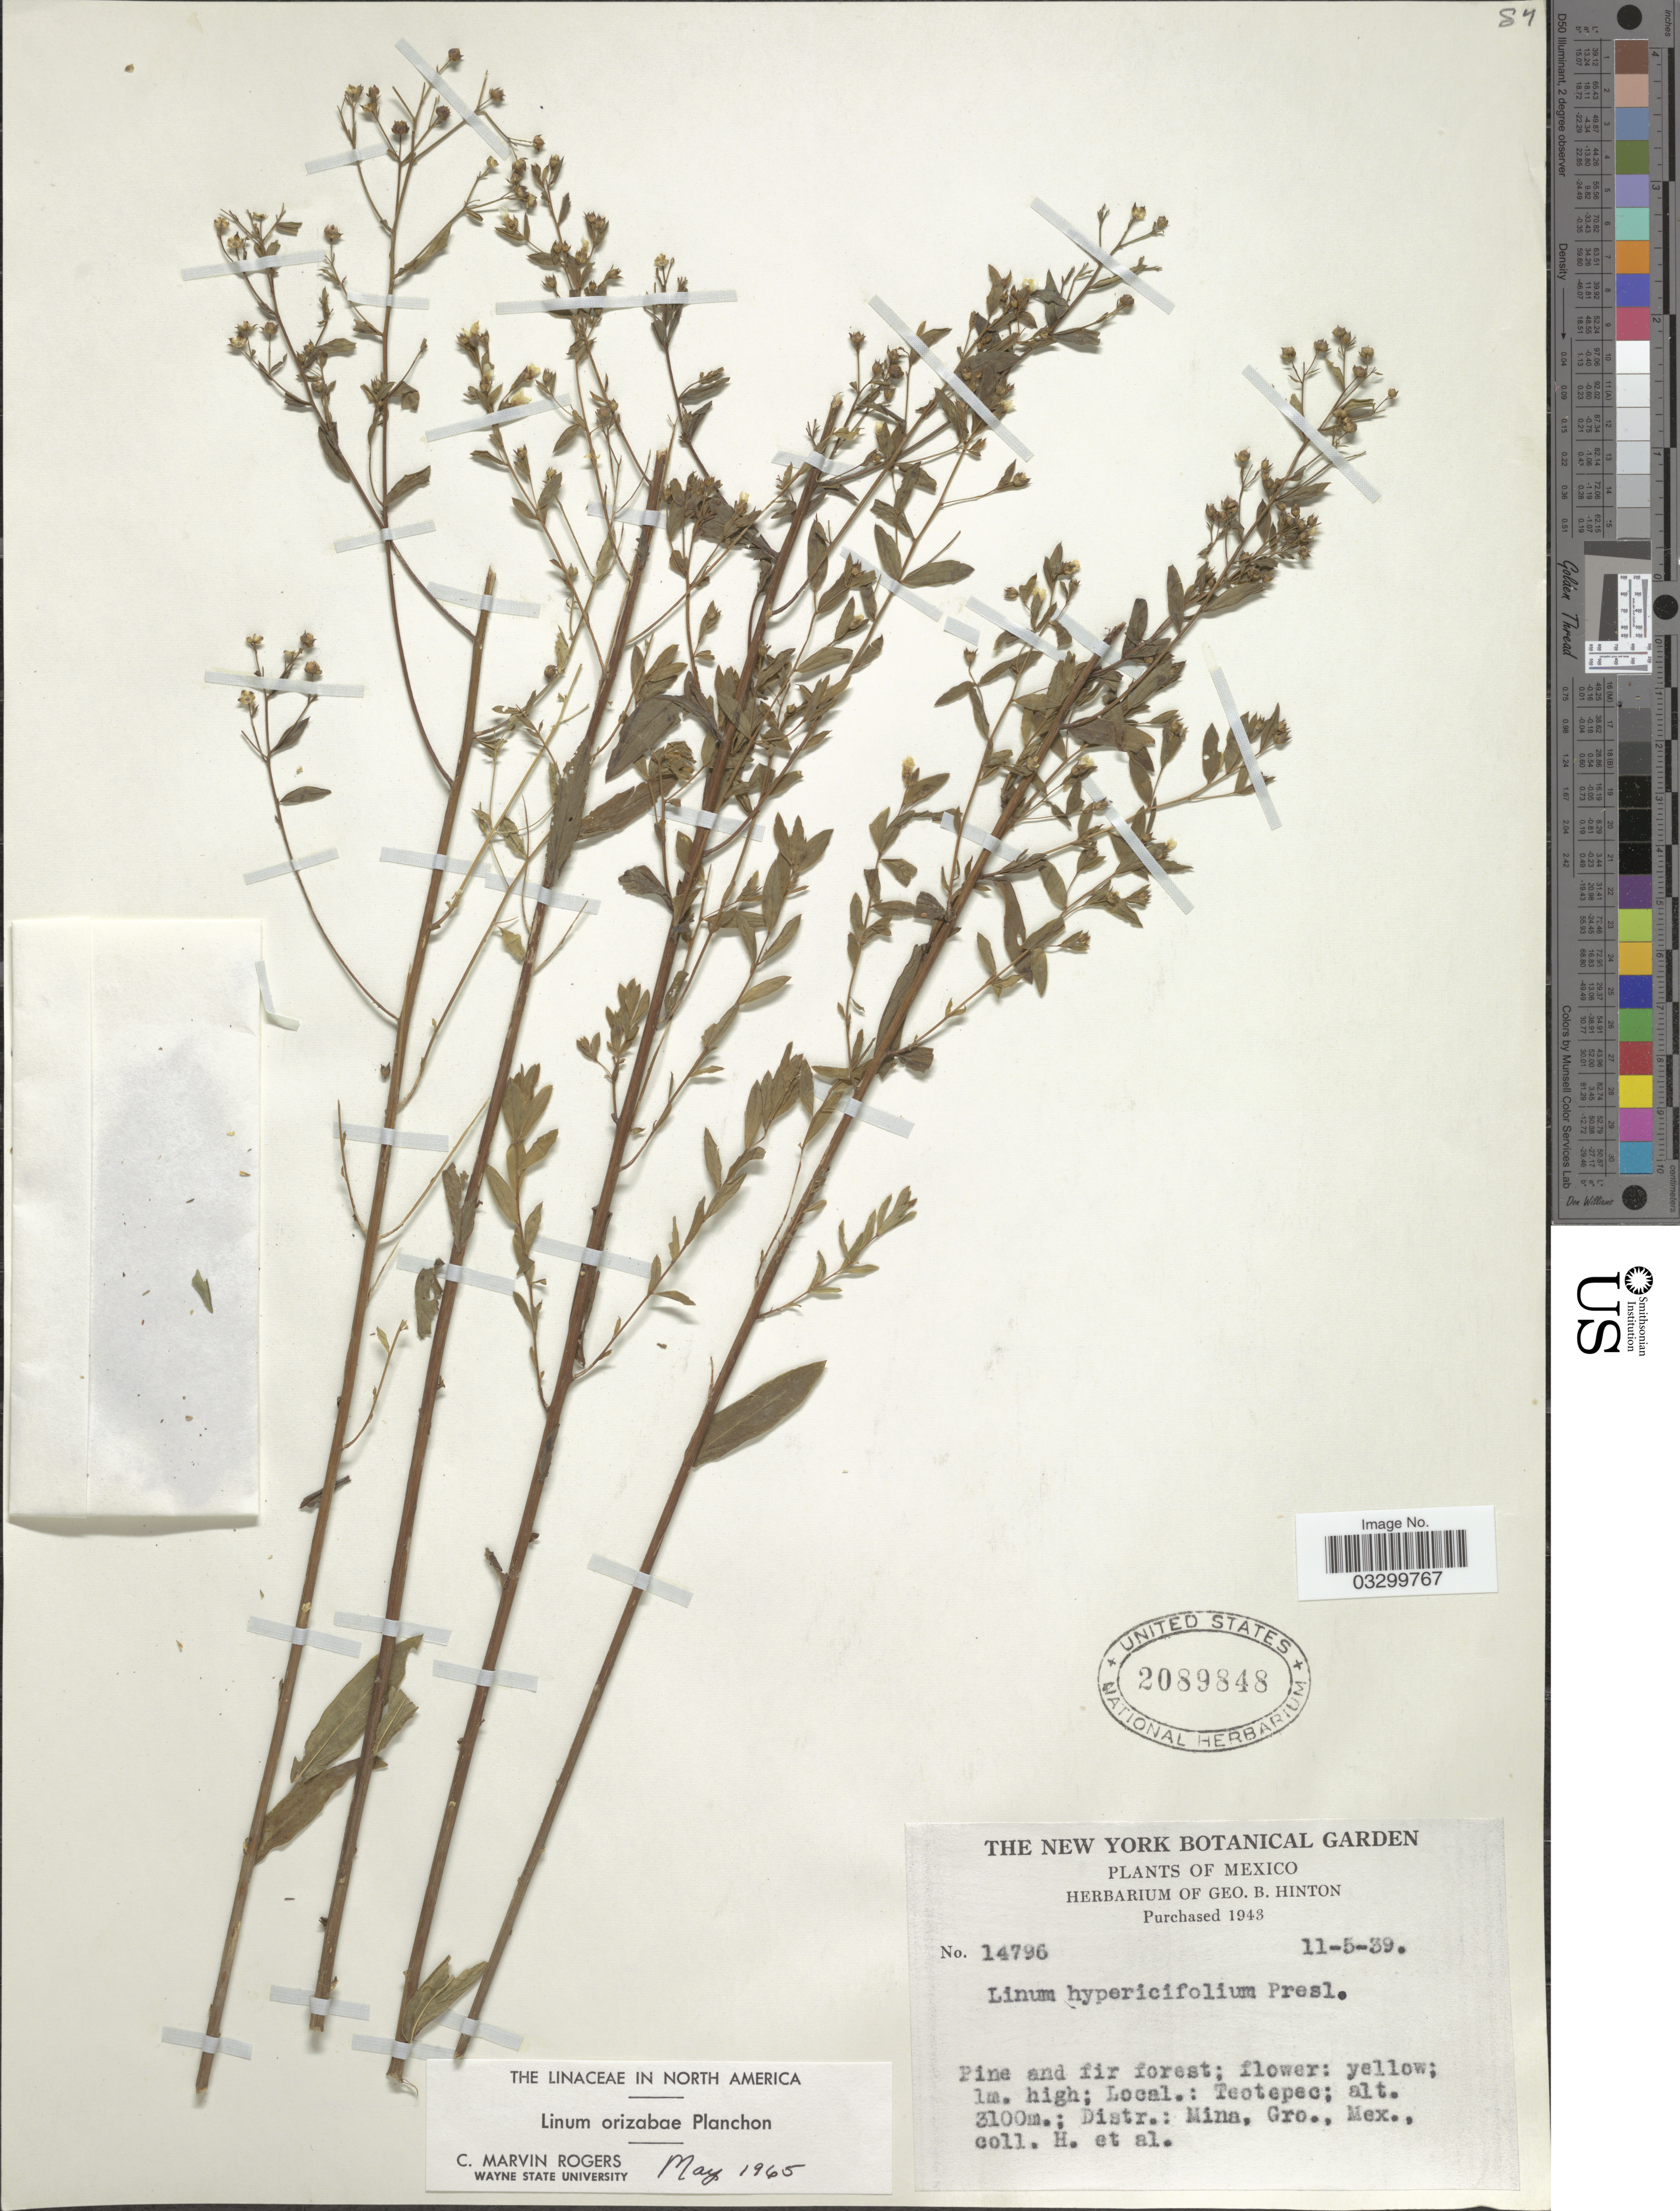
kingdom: Plantae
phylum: Tracheophyta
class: Magnoliopsida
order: Malpighiales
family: Linaceae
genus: Linum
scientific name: Linum orizabae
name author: Planch.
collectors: G. B. Hinton & et al.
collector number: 14796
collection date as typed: Transcribed d/m/y: 5/11/39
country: Mexico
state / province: Guerrero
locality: Teotepec, Distr.: Mina.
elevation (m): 3100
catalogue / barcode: US 2089848